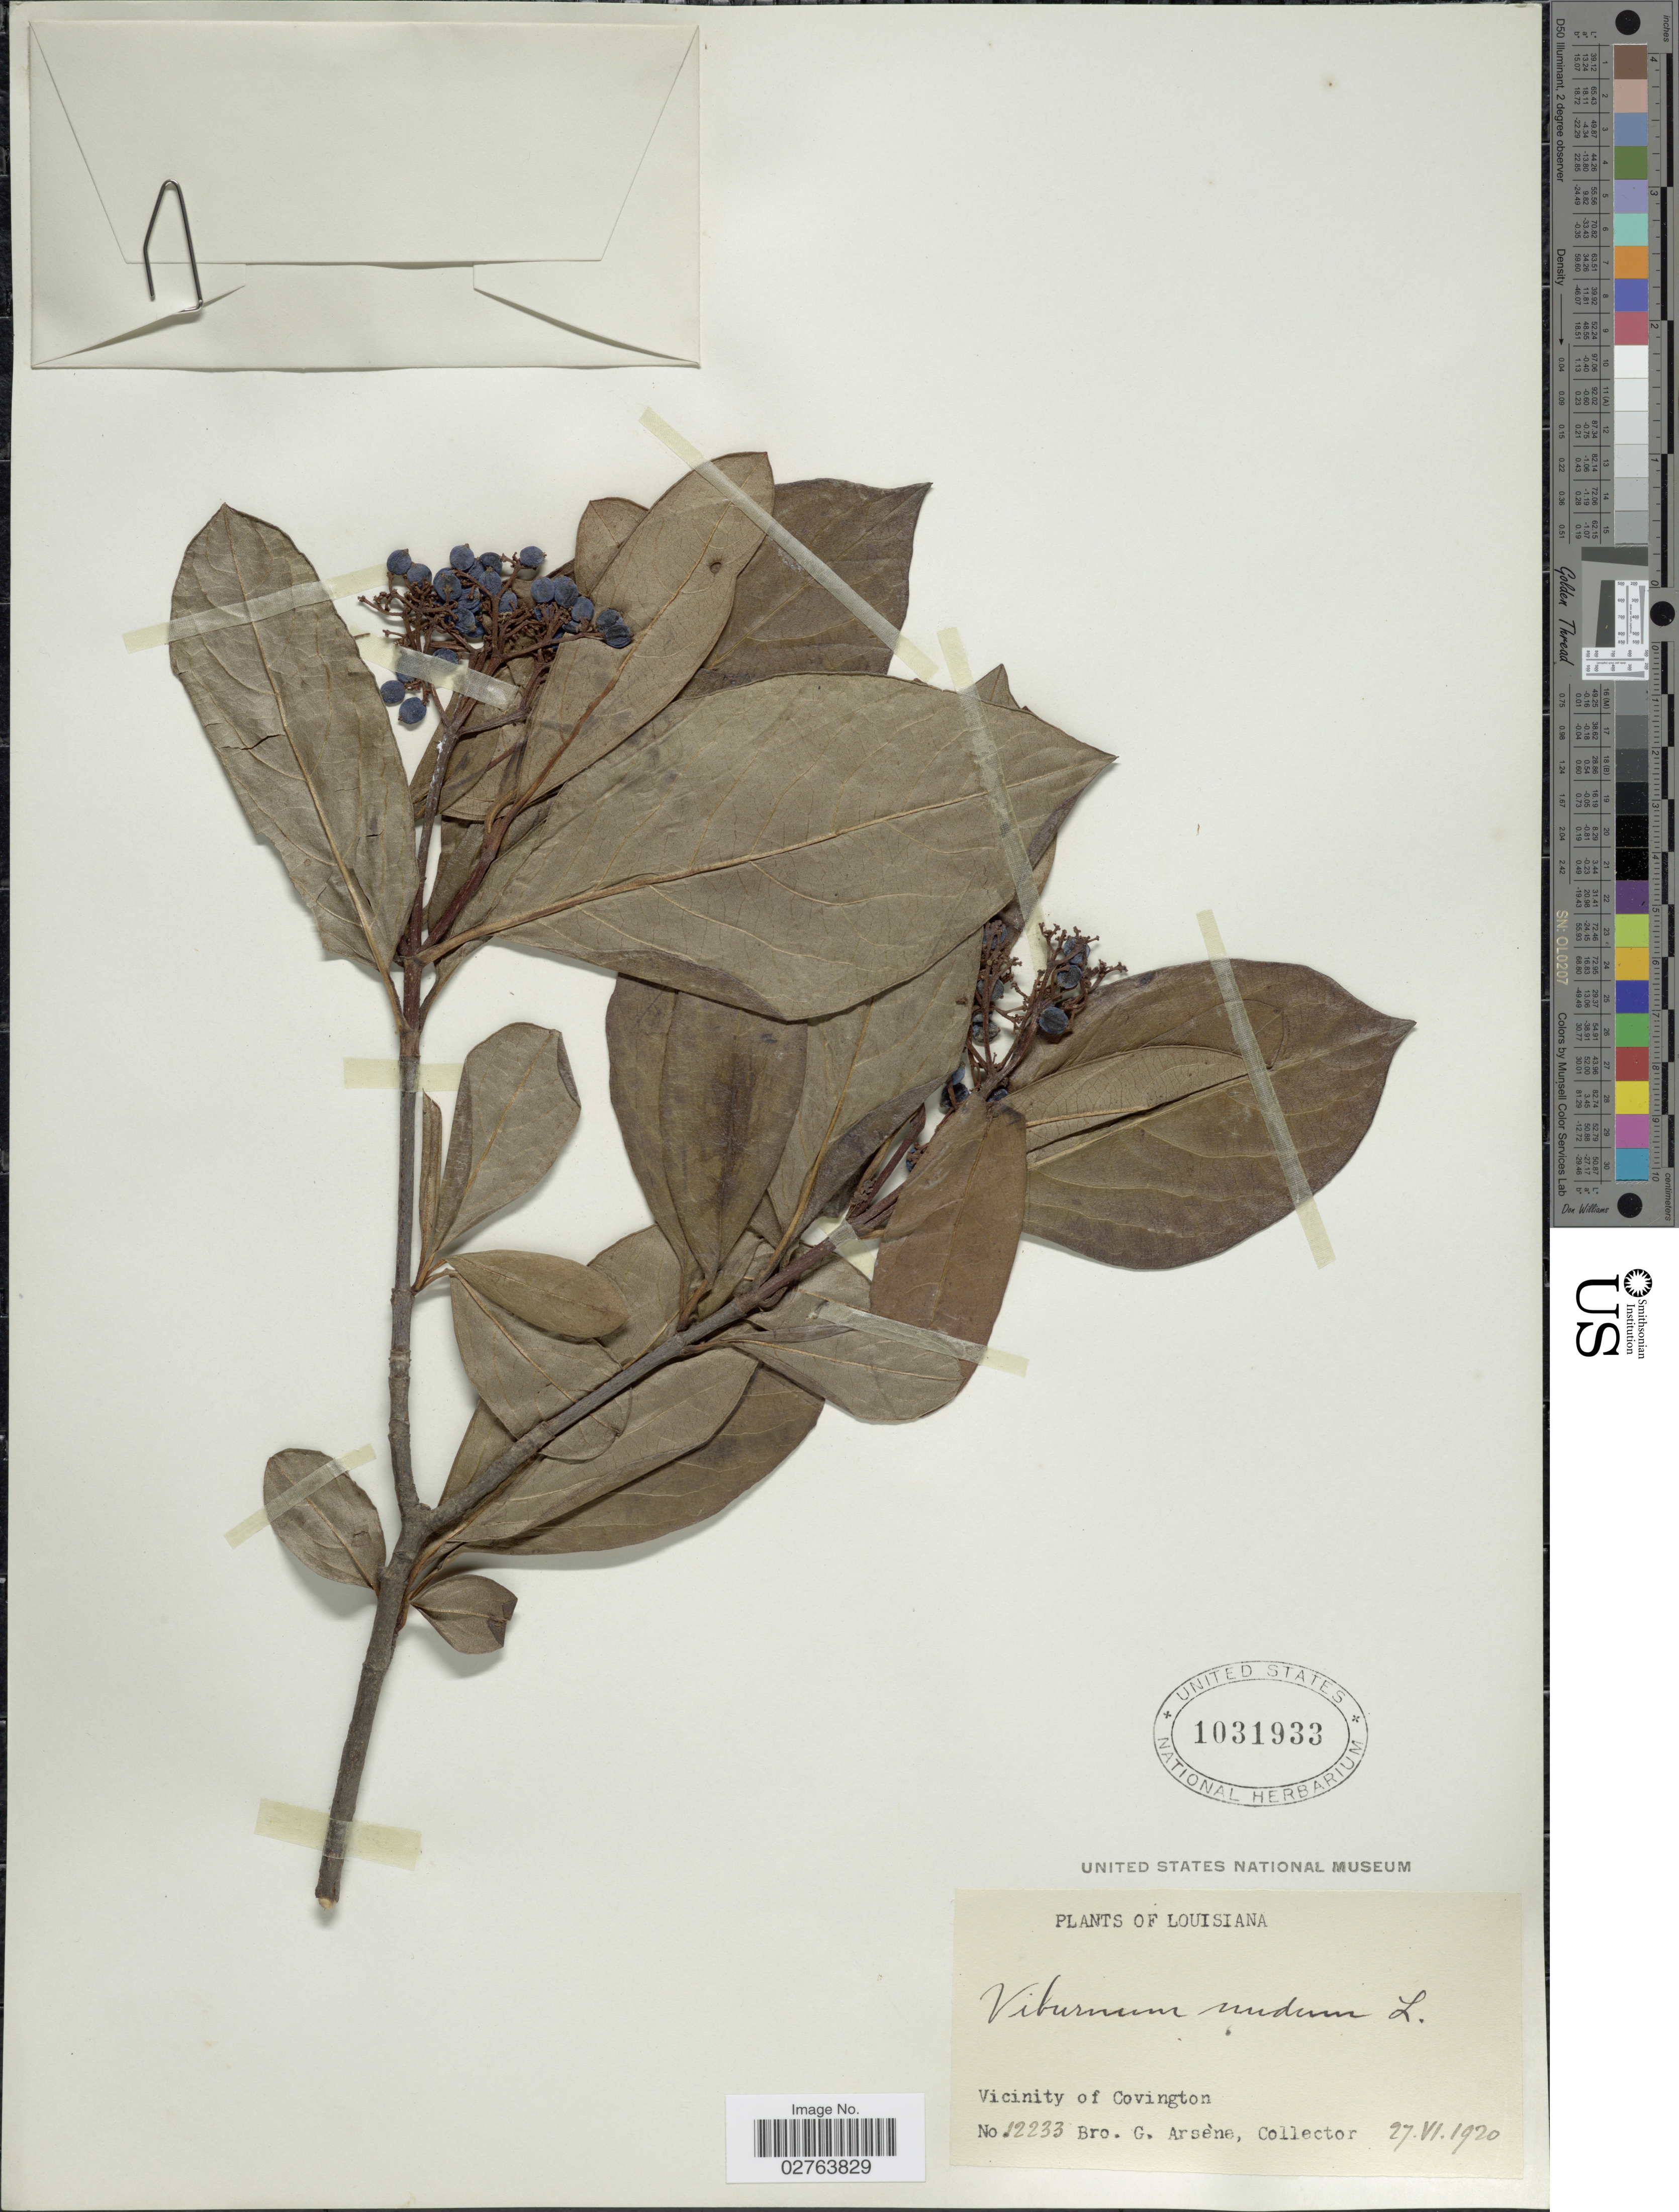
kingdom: Plantae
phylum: Tracheophyta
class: Magnoliopsida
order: Dipsacales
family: Viburnaceae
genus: Viburnum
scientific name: Viburnum nudum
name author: L.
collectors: Bro. G. Arsène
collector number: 12233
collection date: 1920-06-27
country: United States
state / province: Louisiana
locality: Vicinity of Covington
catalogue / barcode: US 1031933